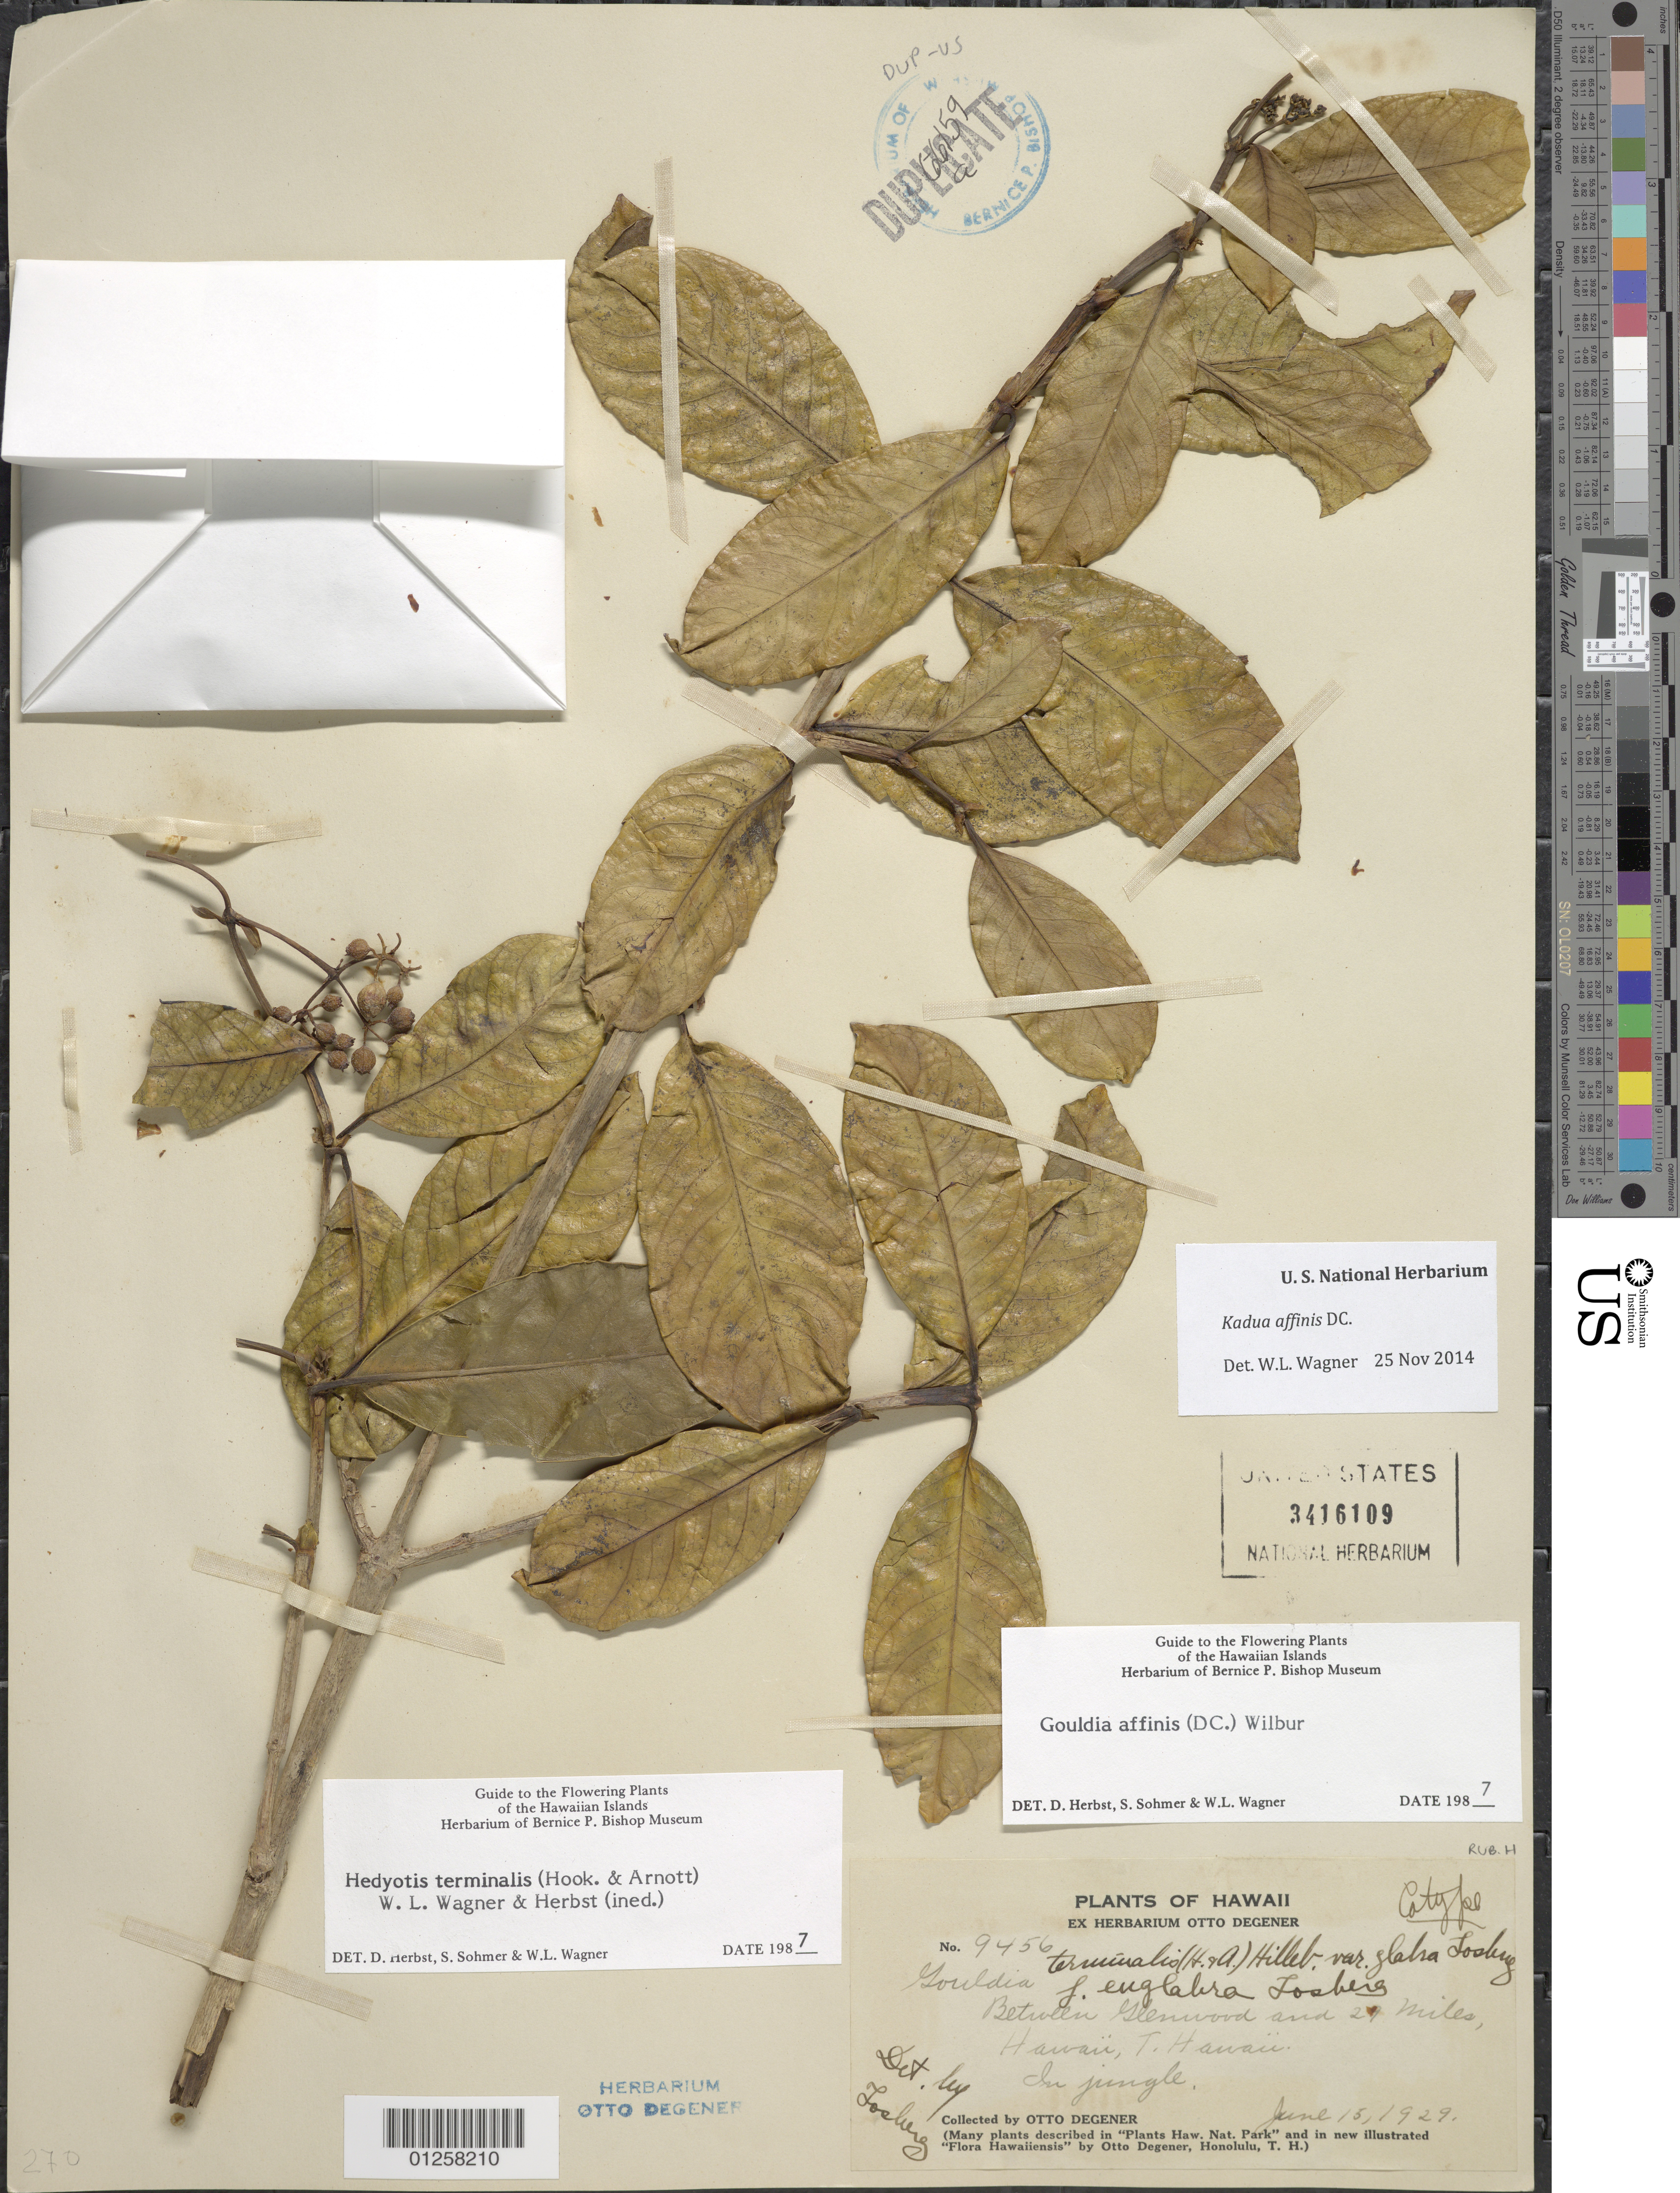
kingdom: Plantae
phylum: Tracheophyta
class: Magnoliopsida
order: Gentianales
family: Rubiaceae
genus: Kadua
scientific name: Kadua affinis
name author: DC.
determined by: Wagner, W. L., (BOT), Smithsonian Institution - National Museum of Natural History (UNITED STATES)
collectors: O. Degener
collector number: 9456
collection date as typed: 15 Jun 1929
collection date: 1929-06-15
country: United States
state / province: Hawaii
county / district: Hawaii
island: Hawaii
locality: Between Glenwood and 29 Miles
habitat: In jungle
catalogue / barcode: US 3416109